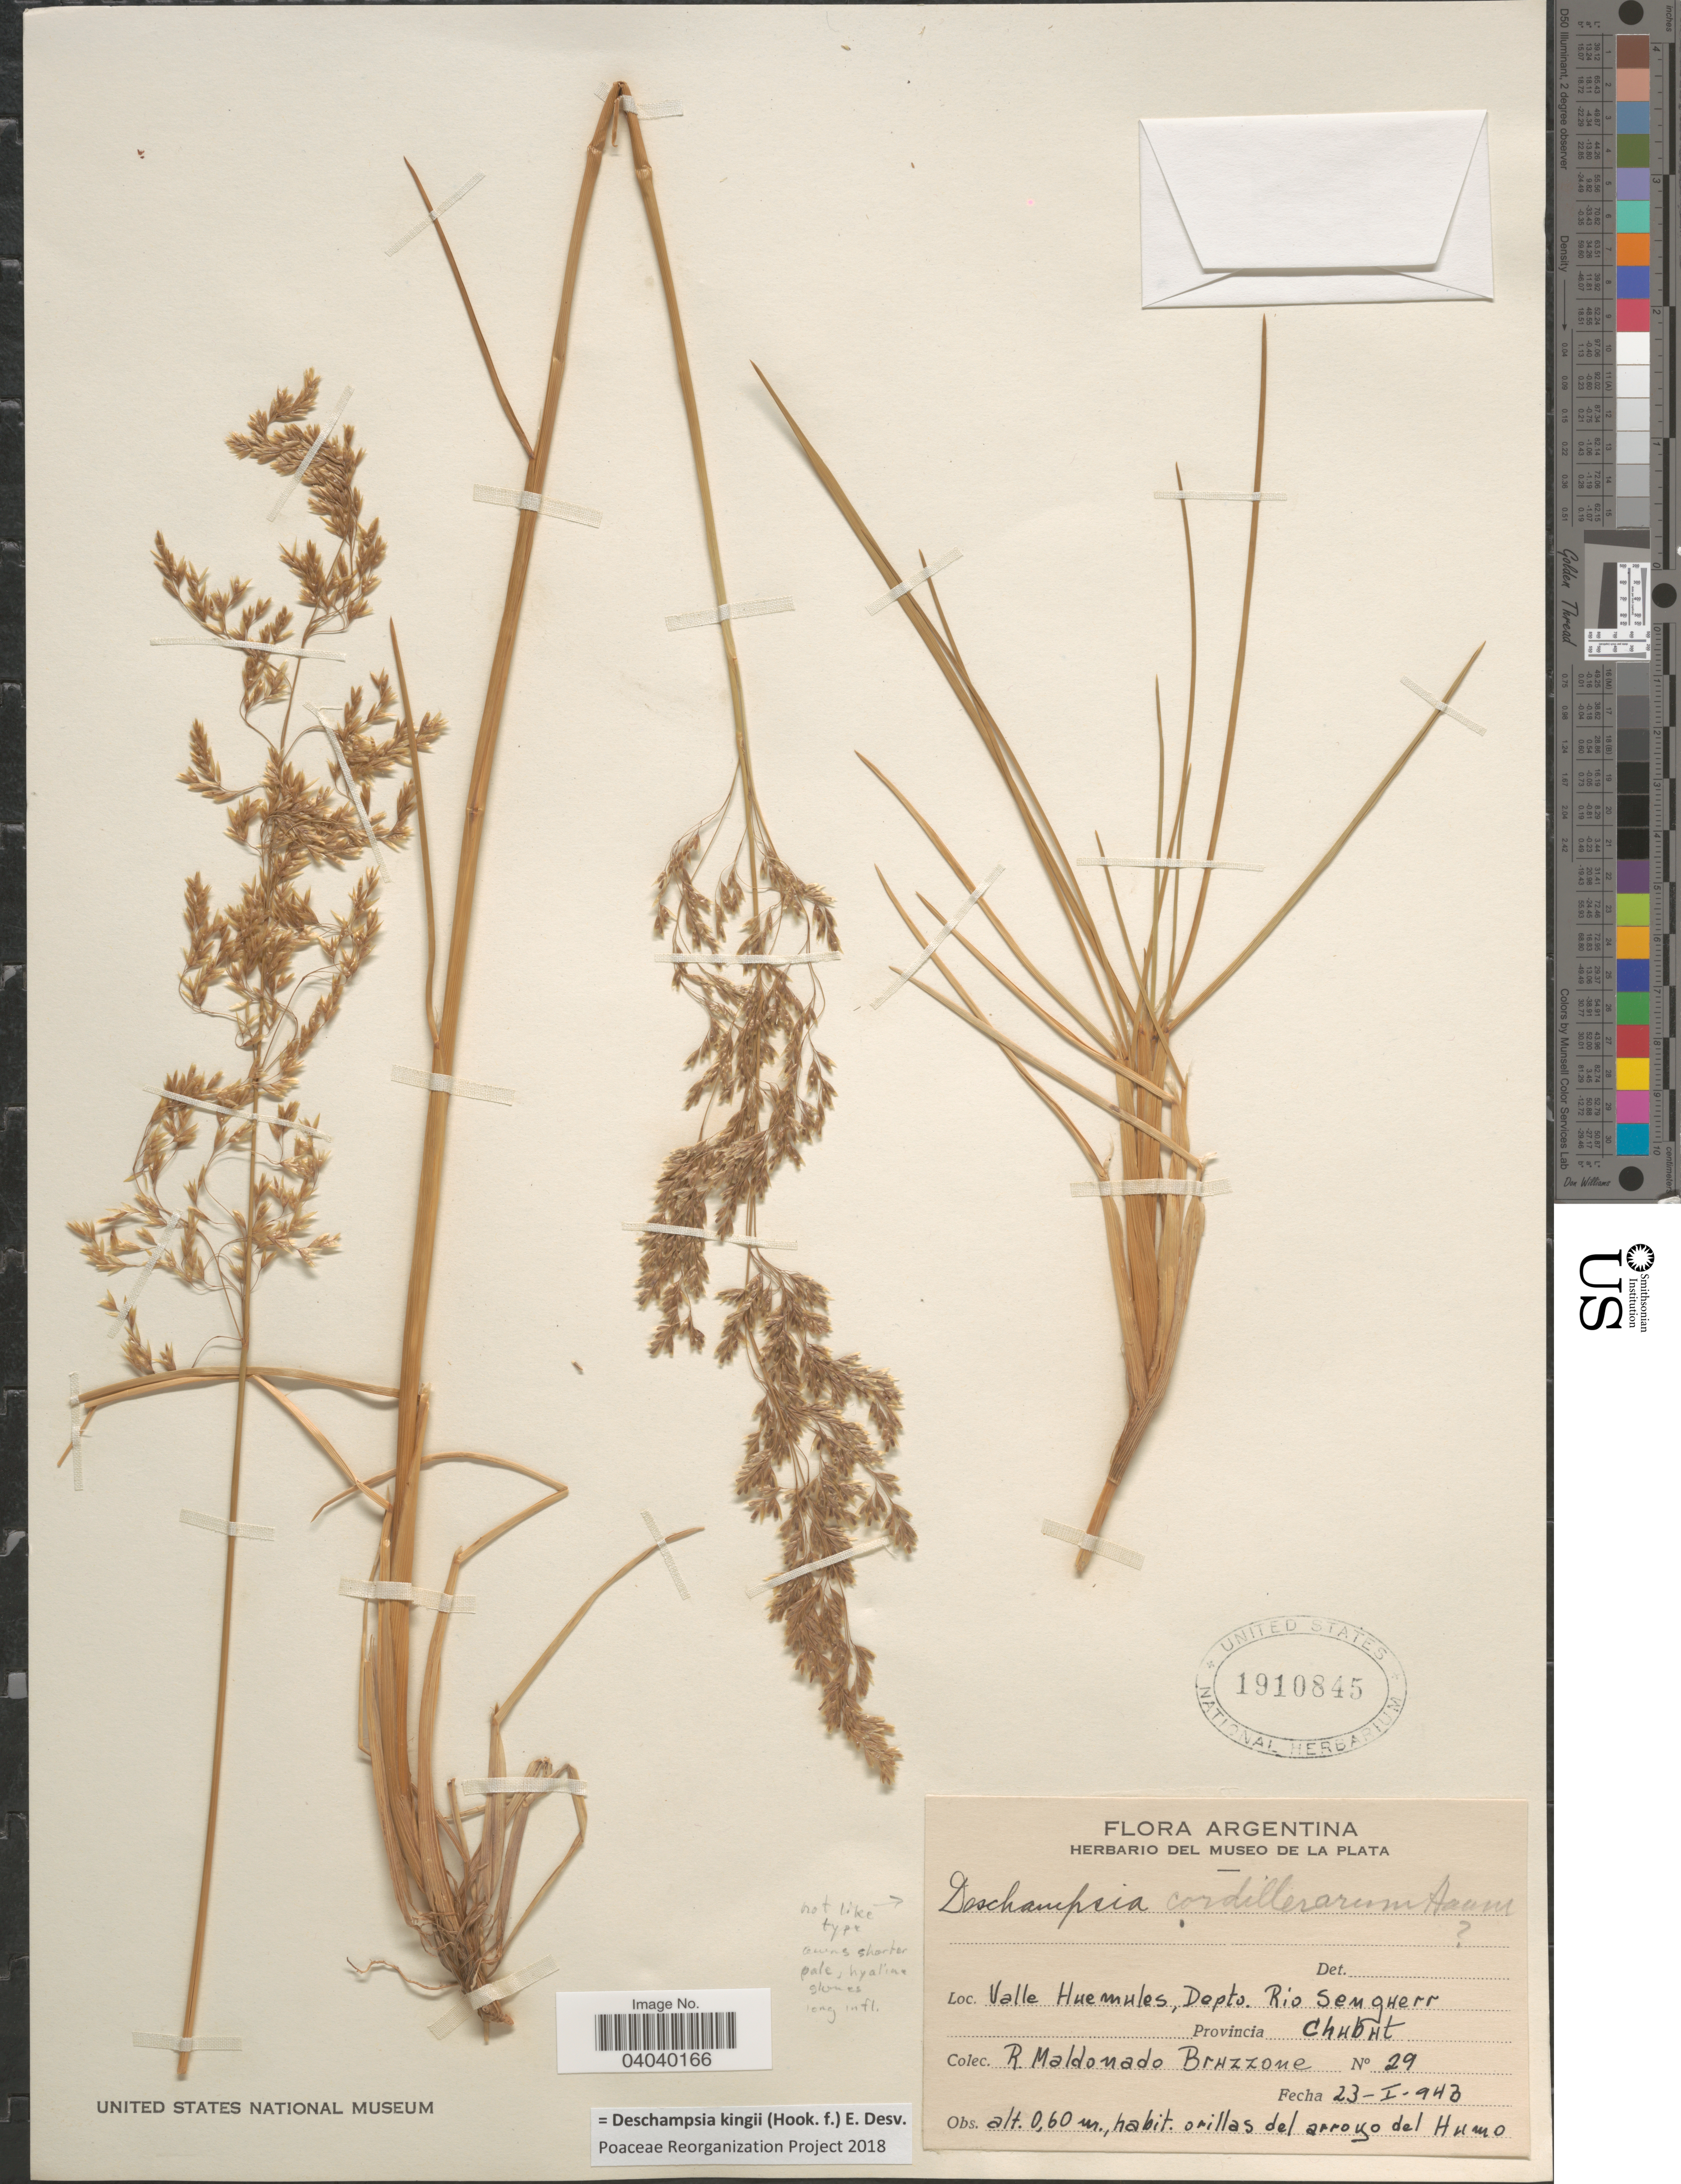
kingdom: Plantae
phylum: Tracheophyta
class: Liliopsida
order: Poales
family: Poaceae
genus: Deschampsia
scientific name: Deschampsia kingii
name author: (Hook. f.) É. Desv.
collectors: R. Bruzzone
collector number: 29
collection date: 1943-01-23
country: Argentina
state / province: Chubut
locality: Valle Huemules, Depto. Rio Senguerr. Orillas del arroyo del Humo.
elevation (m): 0.6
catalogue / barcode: US 1910845